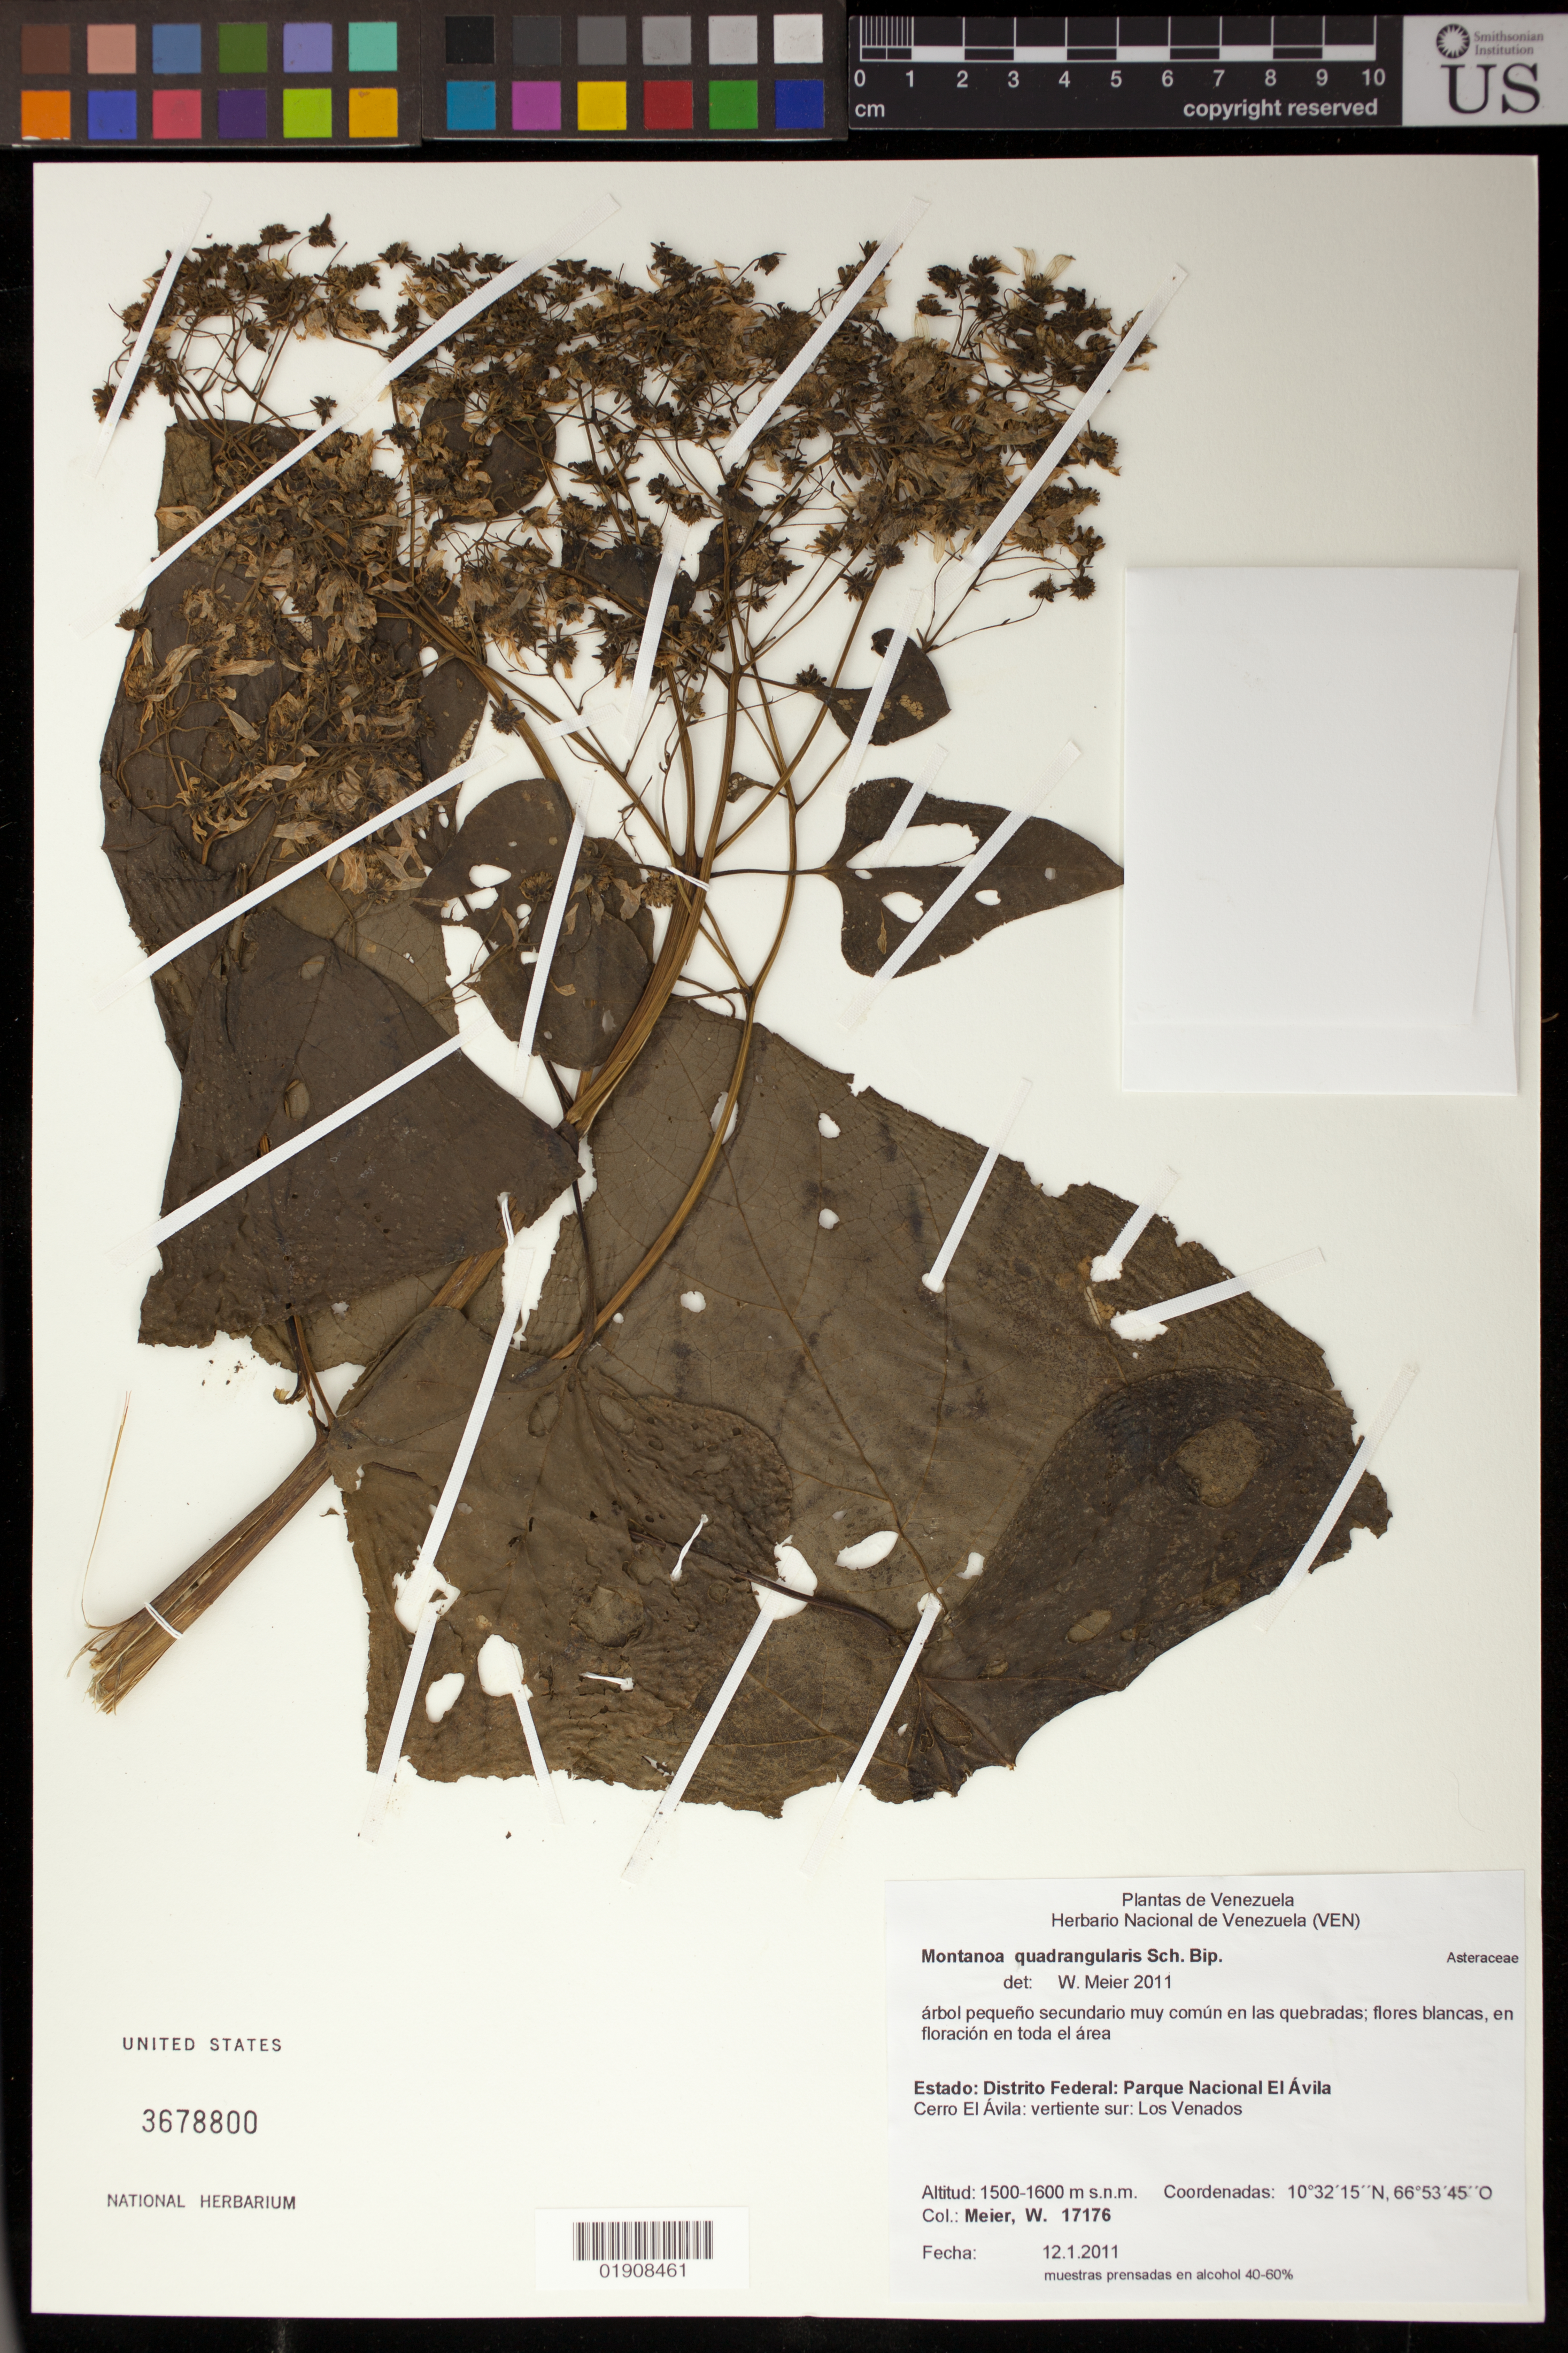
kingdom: Plantae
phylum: Tracheophyta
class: Magnoliopsida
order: Asterales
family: Asteraceae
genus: Montanoa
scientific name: Montanoa quadrangularis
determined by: Meier, Winfried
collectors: W. Meier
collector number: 17176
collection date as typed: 12.1.2011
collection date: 2011-01-12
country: Venezuela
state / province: Miranda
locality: Parque Nacional El Avila, Cerro El Avila: vertiente sur: Los Venados.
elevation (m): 1500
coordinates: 10 32 15 N, 66 53 45 O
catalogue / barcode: US 3678800